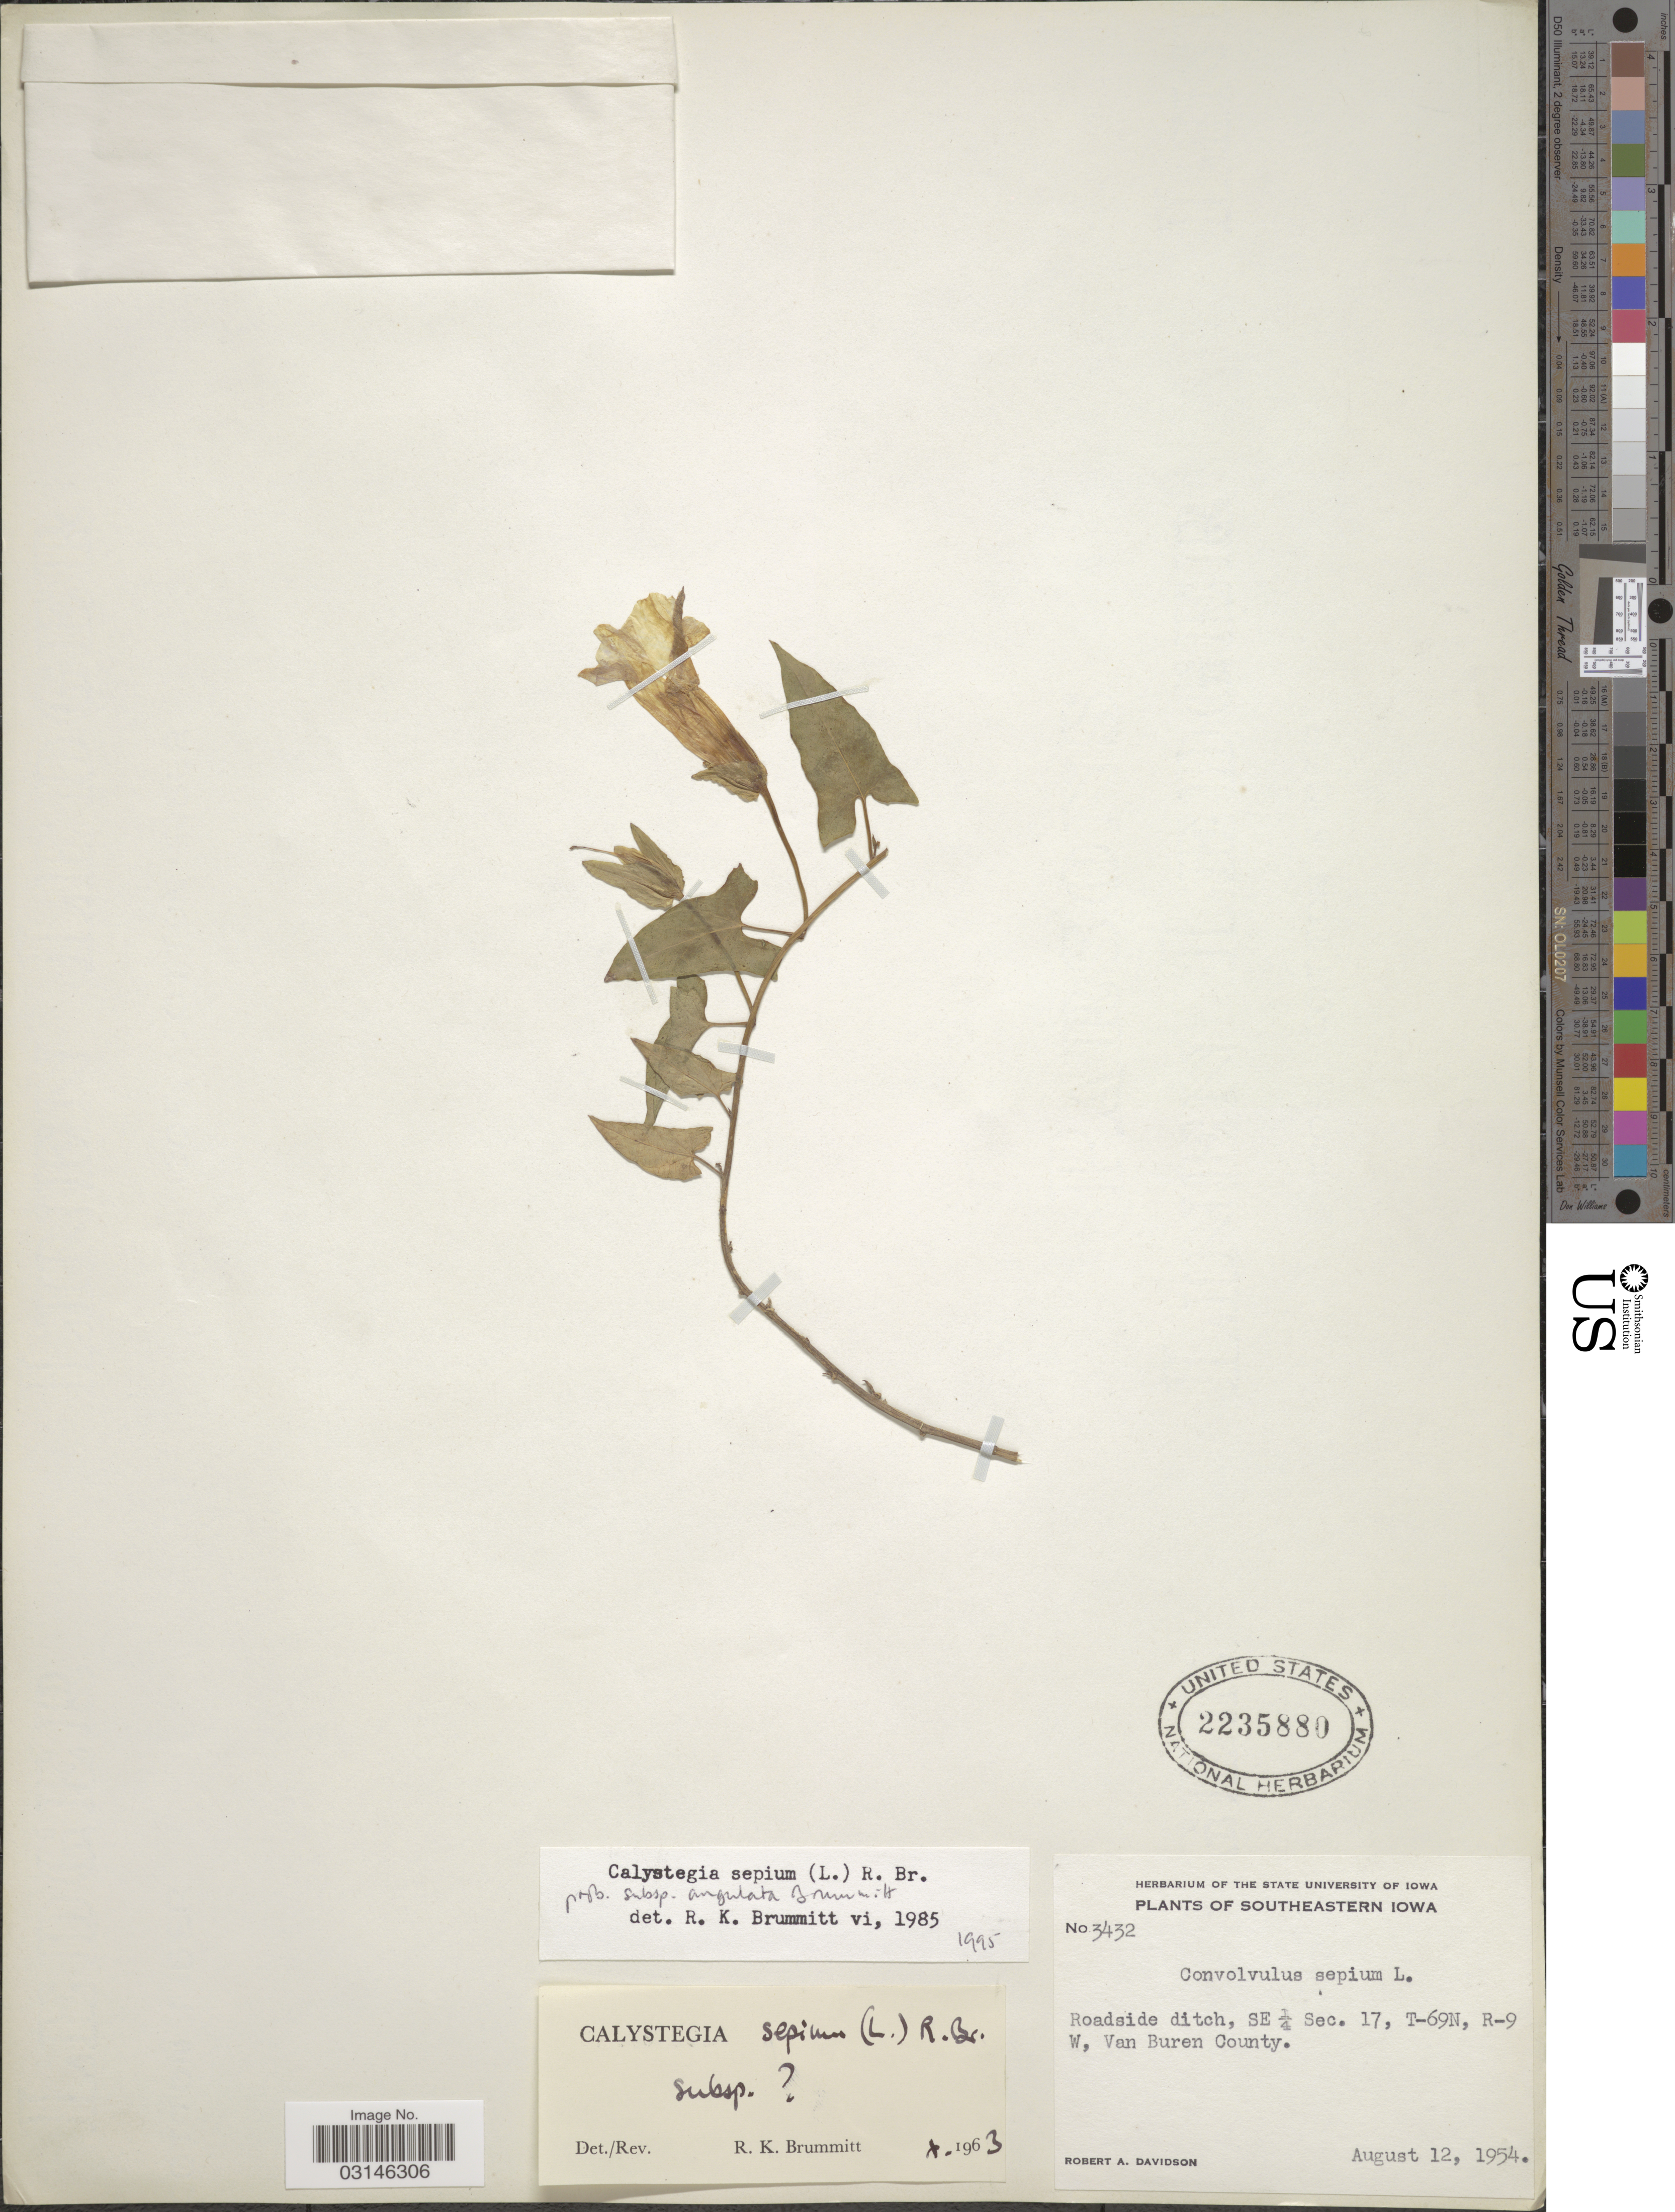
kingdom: Plantae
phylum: Tracheophyta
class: Magnoliopsida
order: Solanales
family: Convolvulaceae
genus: Calystegia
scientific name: Calystegia sepium subsp. angulata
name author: Brummitt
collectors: R. A. Davidson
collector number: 3432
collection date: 1954-08-12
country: United States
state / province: Iowa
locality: Southeastern Iowa, Roadside ditch, SE ¼ Sec. 17, T-69N, R-9W, Van Buren County.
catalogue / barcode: US 2235880